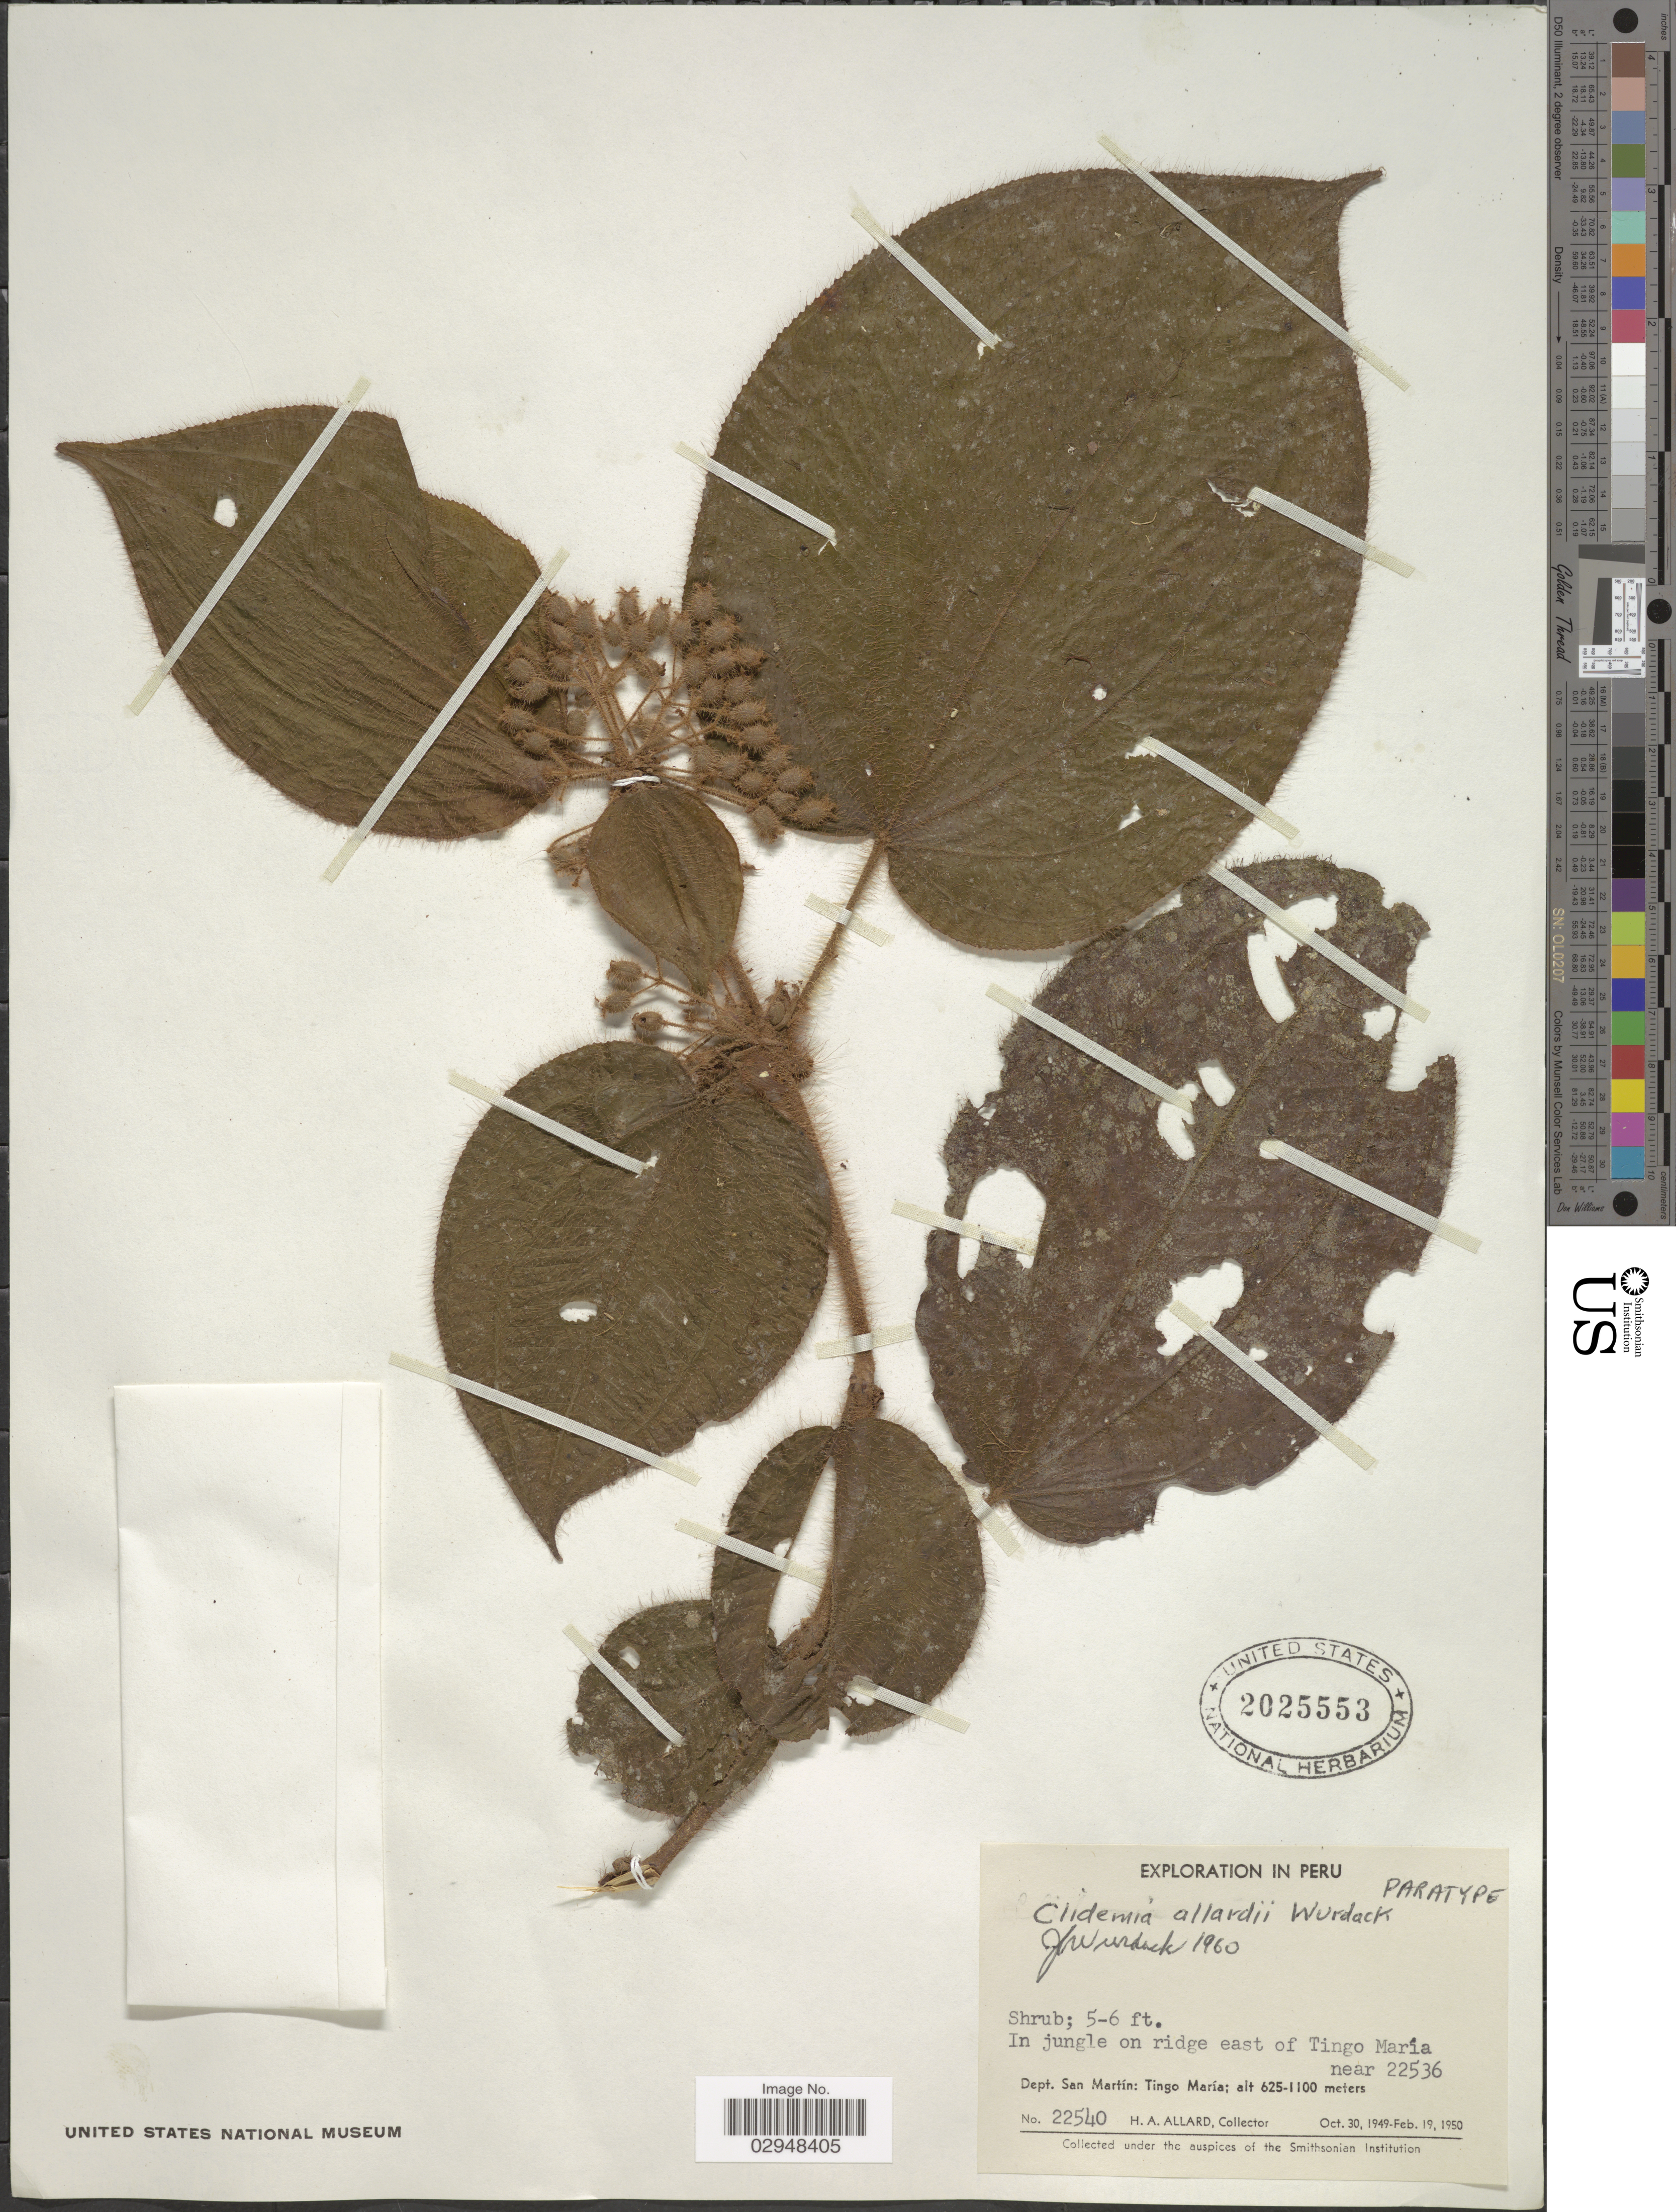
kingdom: Plantae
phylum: Tracheophyta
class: Magnoliopsida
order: Myrtales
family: Melastomataceae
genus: Clidemia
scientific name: Clidemia allardii subsp. allardii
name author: Wurdack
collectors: H. A. Allard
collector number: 22540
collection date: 1949-10-30/1950-02-19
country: Peru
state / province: San Martín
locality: In jungle on ridge east of Tingo María near 22536, Dept. San Martín, Tingo María.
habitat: in jungle on ridge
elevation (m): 625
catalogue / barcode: US 2025553